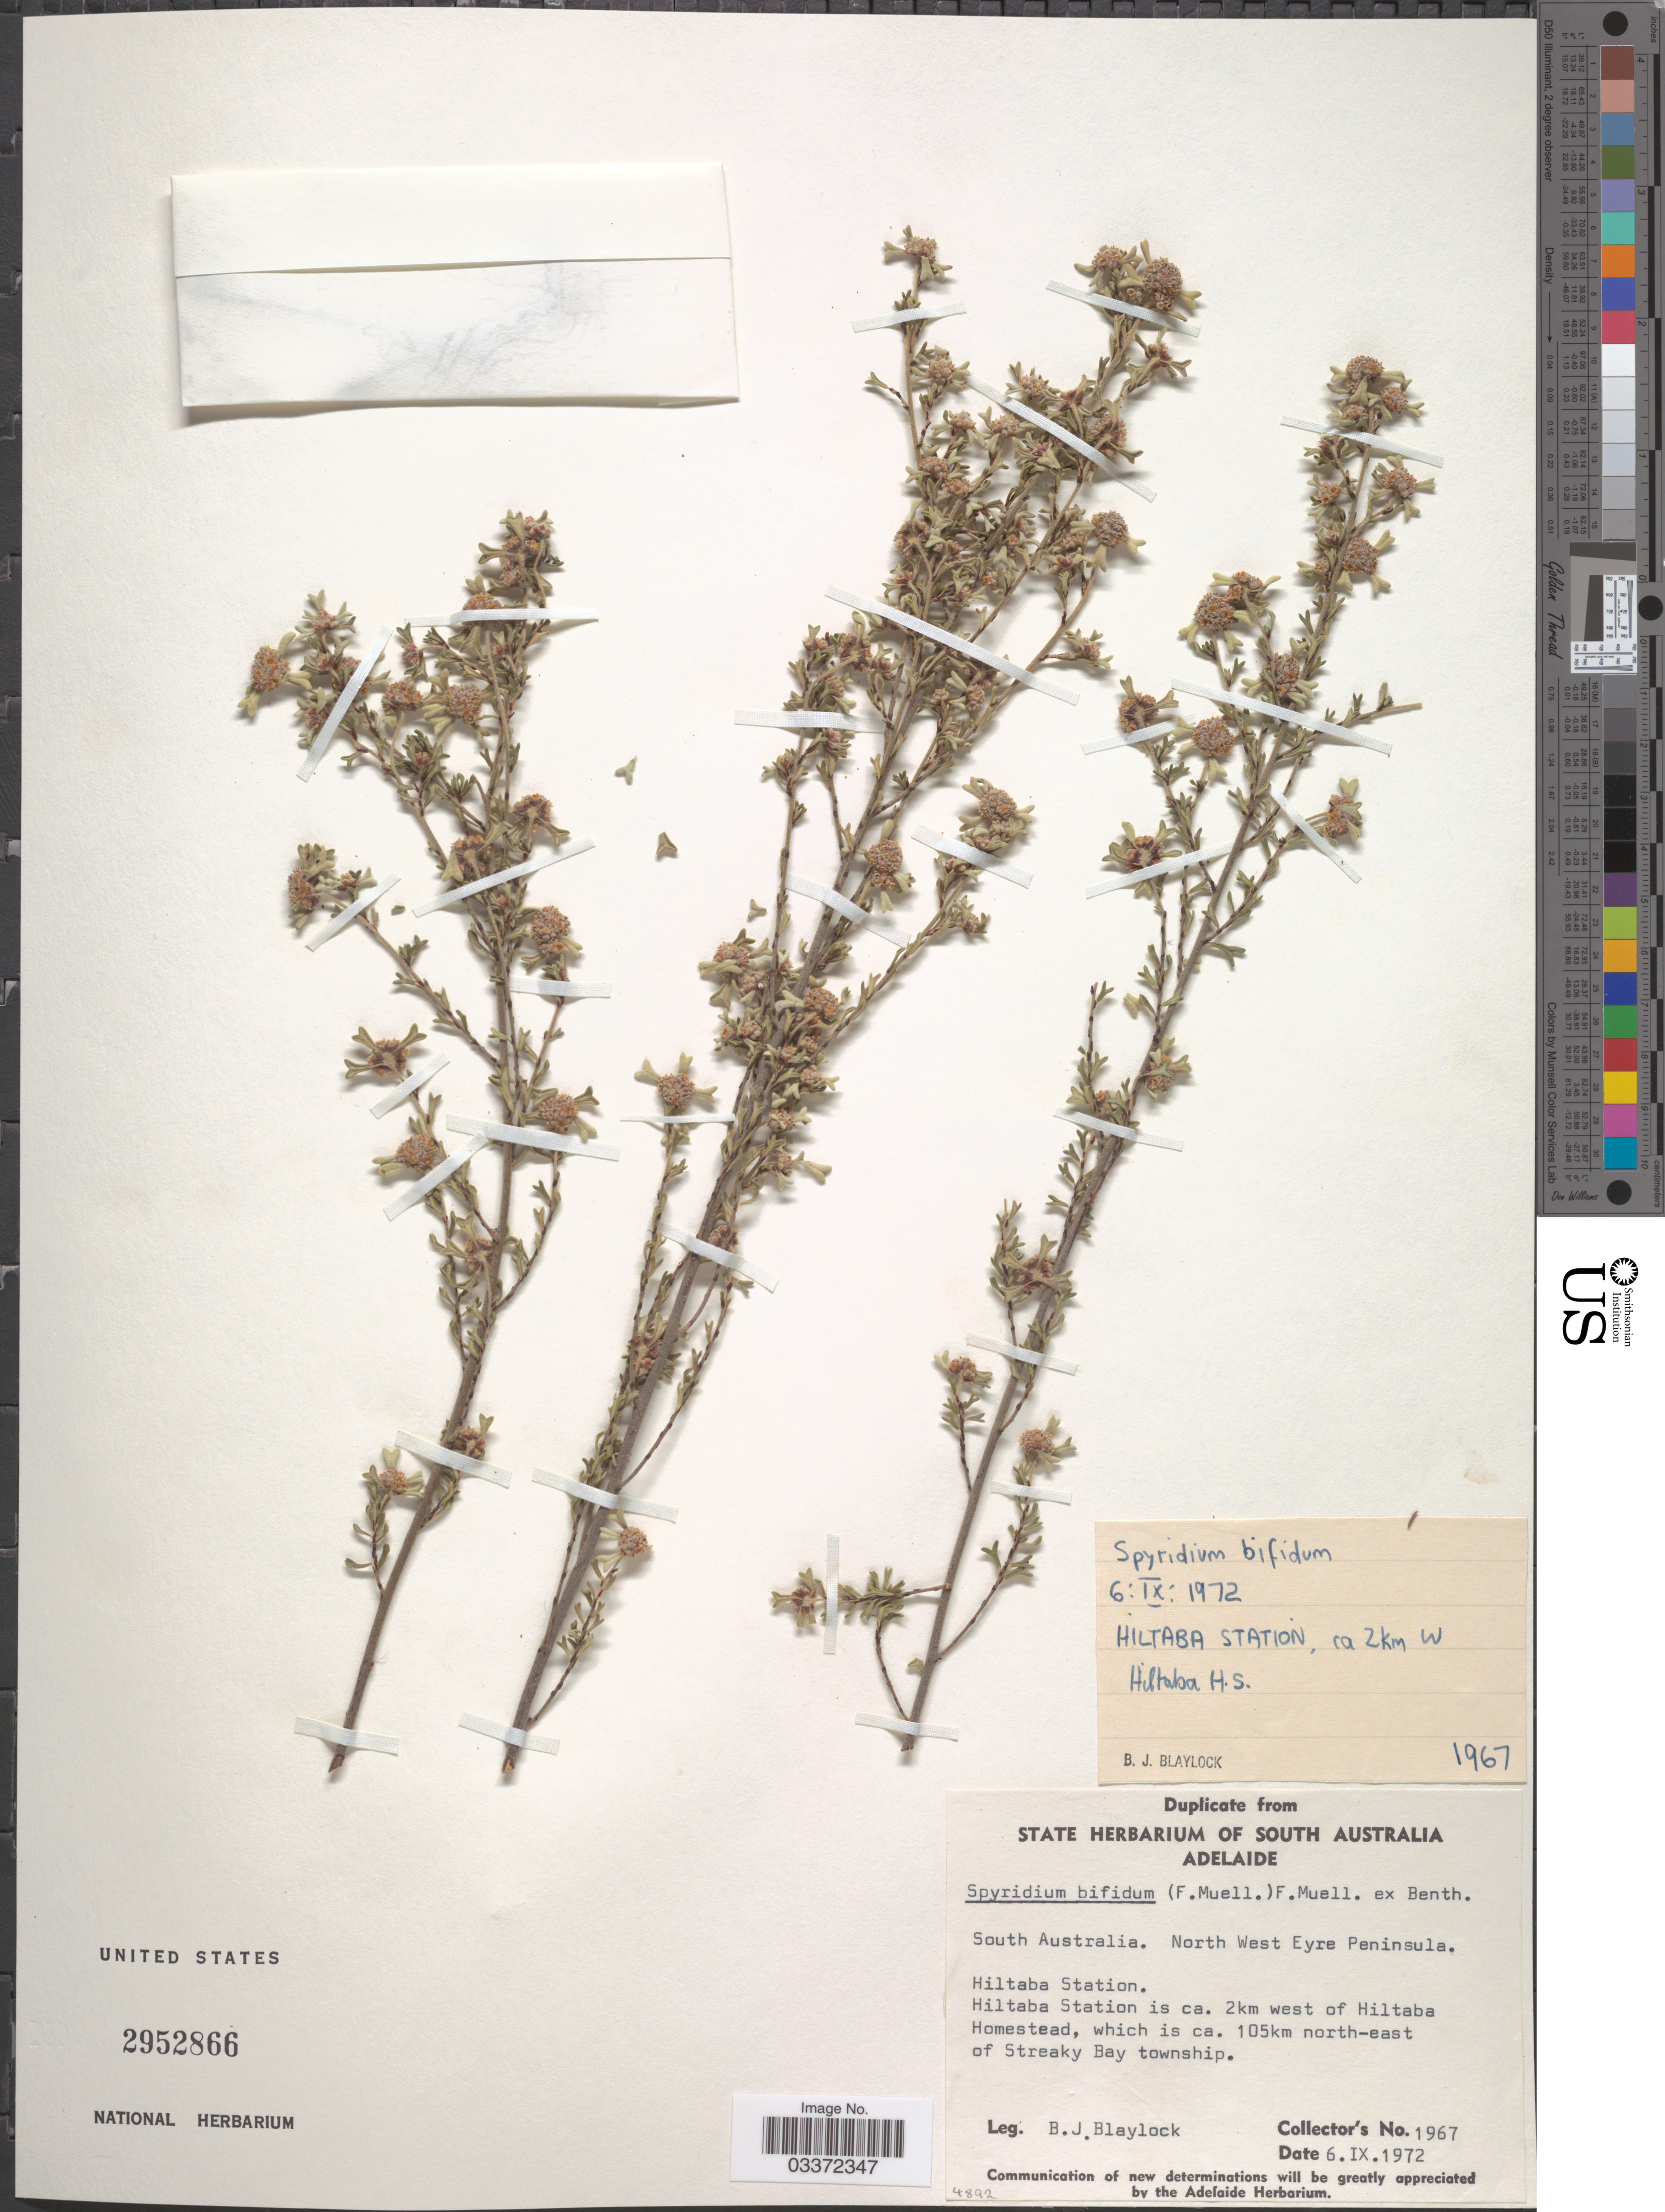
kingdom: Plantae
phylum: Tracheophyta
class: Magnoliopsida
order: Rosales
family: Rhamnaceae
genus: Spyridium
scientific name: Spyridium bifidum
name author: F. Muell. ex Benth.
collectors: B. Blaylock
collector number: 1967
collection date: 1972-09-06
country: Australia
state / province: South Australia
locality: North West Eyre Peninsula. Hiltaba Station. Hiltaba Station ca. 2km west of Hiltaba Homestead, which is ca. 105km north-east of Streaky Bay township.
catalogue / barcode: US 2952866